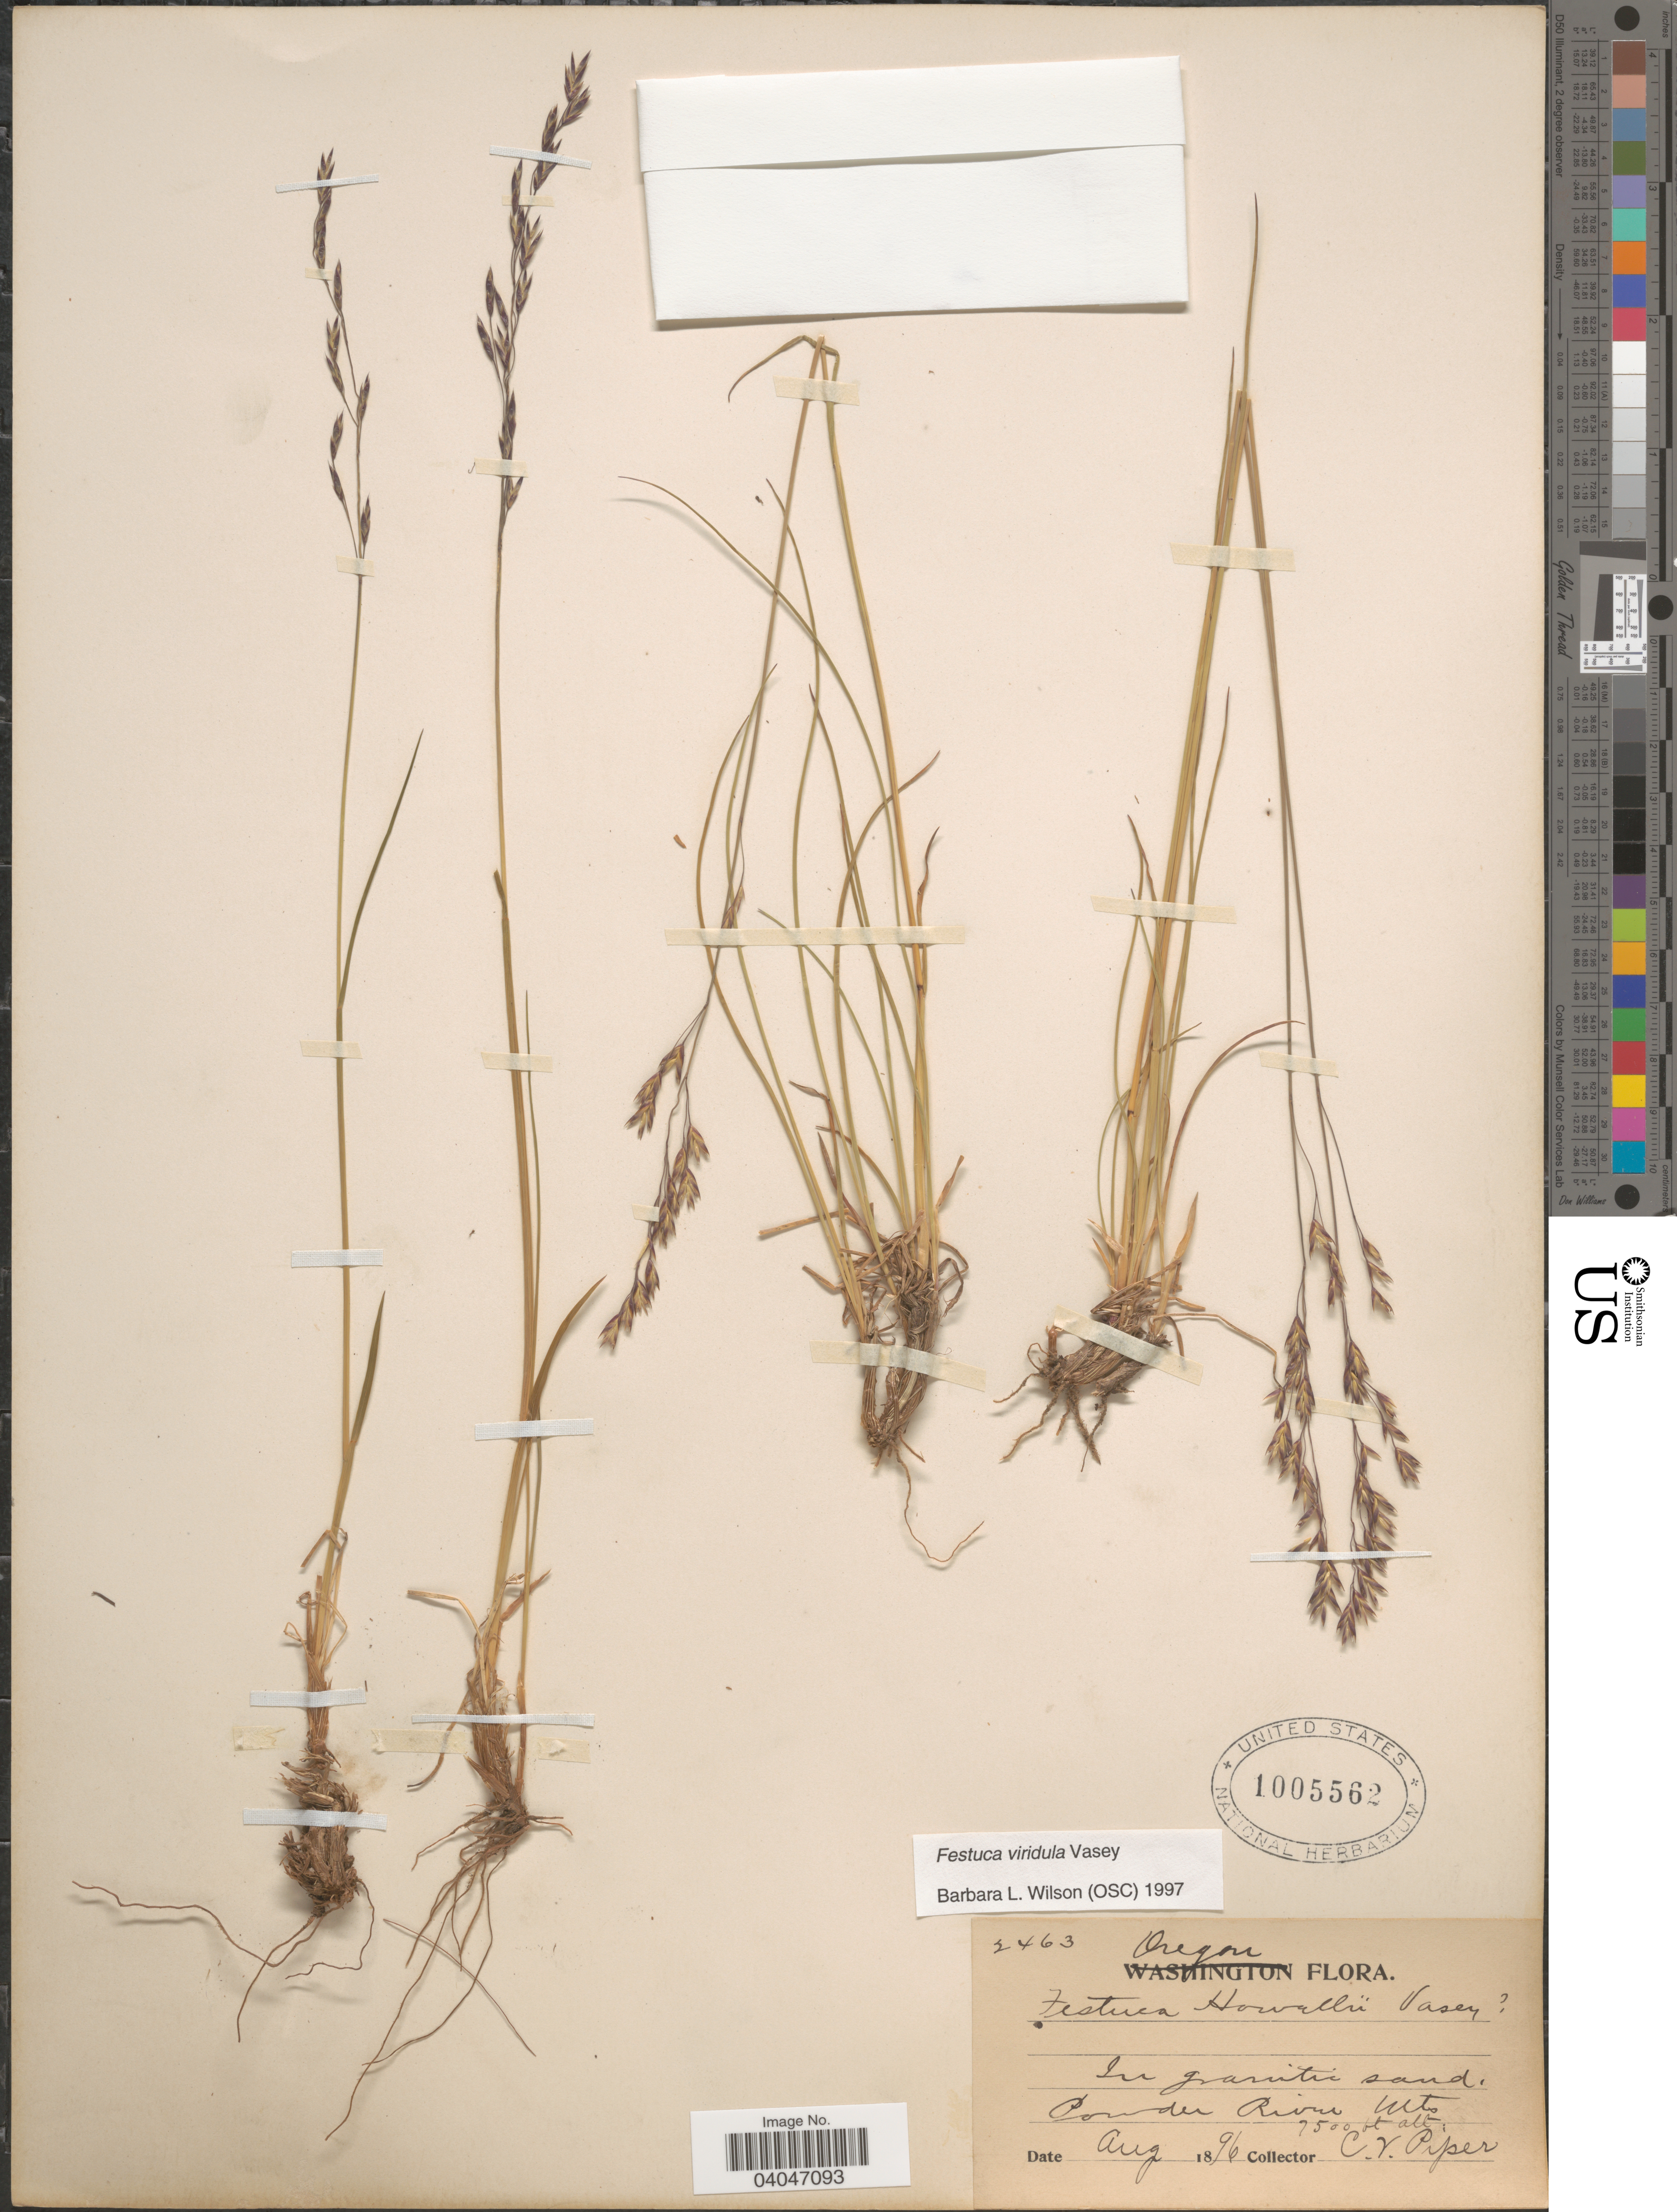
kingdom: Plantae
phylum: Tracheophyta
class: Liliopsida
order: Poales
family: Poaceae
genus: Festuca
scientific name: Festuca viridula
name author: Vasey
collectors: C. V. Piper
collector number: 2463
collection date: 1896-08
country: United States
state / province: Oregon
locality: In granitic sand. Powder River Mts.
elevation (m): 2286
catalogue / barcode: US 1005562